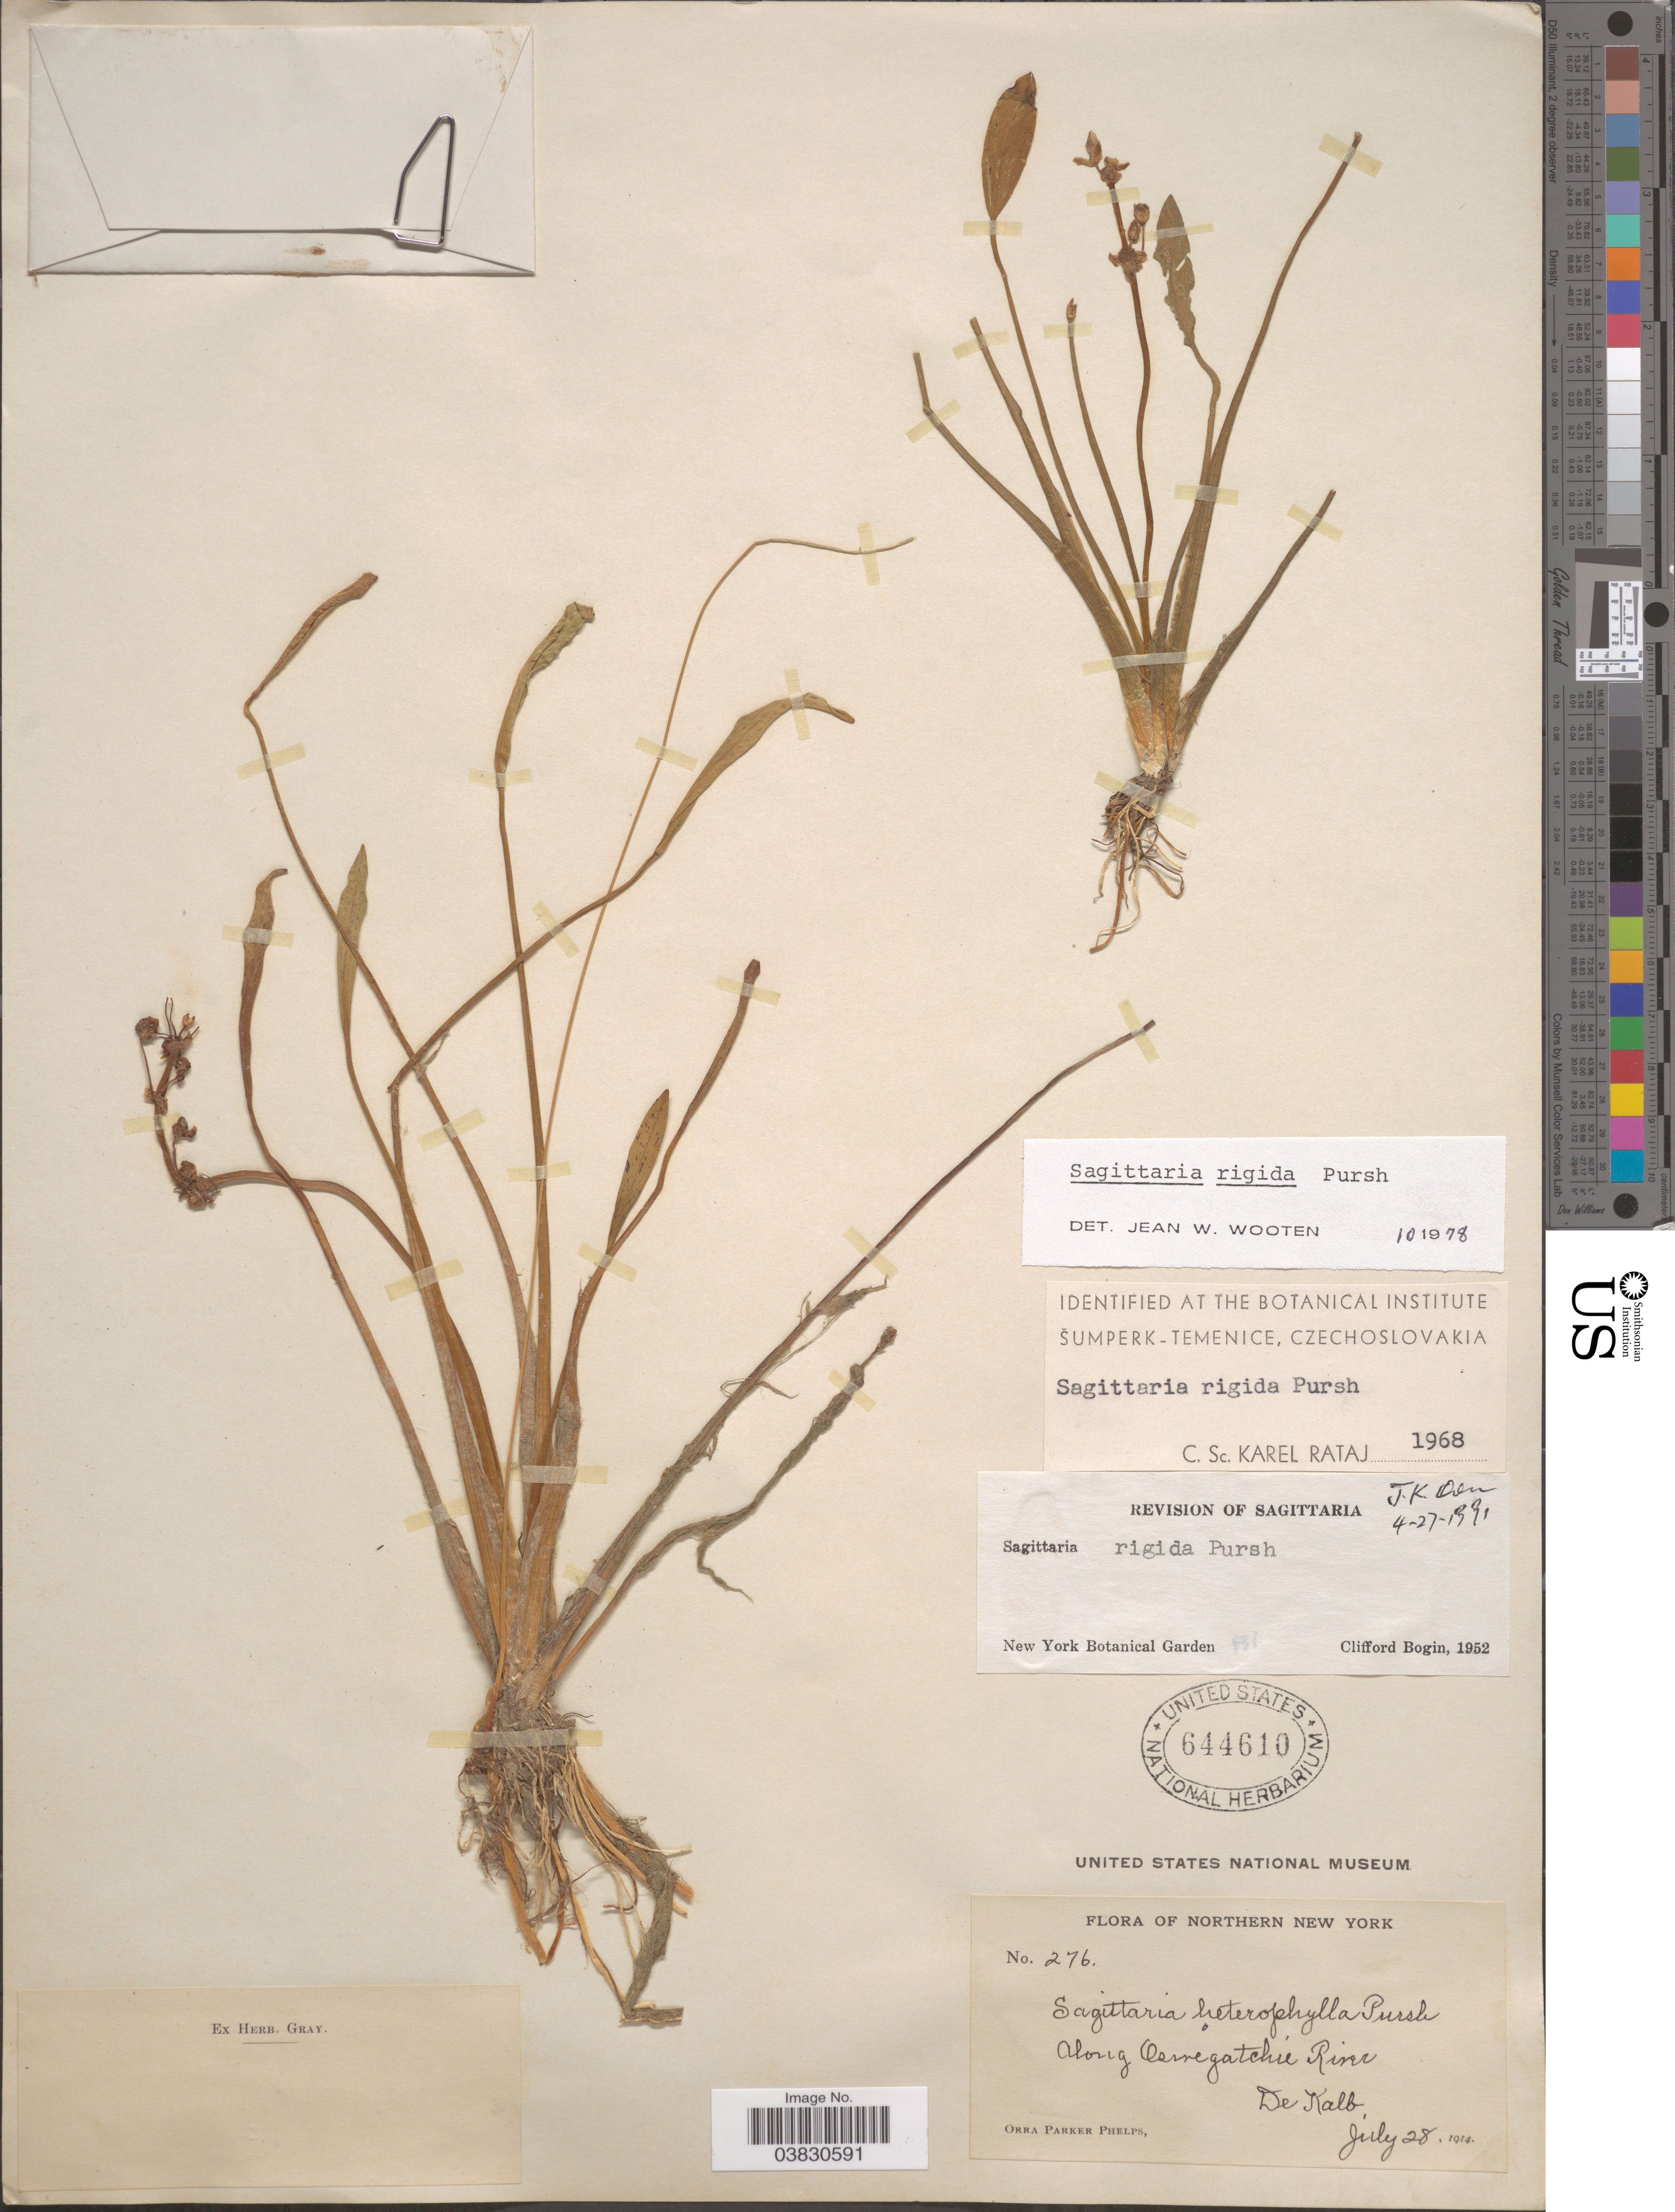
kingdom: Plantae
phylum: Tracheophyta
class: Liliopsida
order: Alismatales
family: Alismataceae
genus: Sagittaria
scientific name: Sagittaria rigida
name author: Pursh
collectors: O. P. Phelps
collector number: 276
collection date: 1914-07-28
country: United States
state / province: New York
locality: Northern New York. Along Oswegatchie River. De Kalb.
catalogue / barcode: US 644610